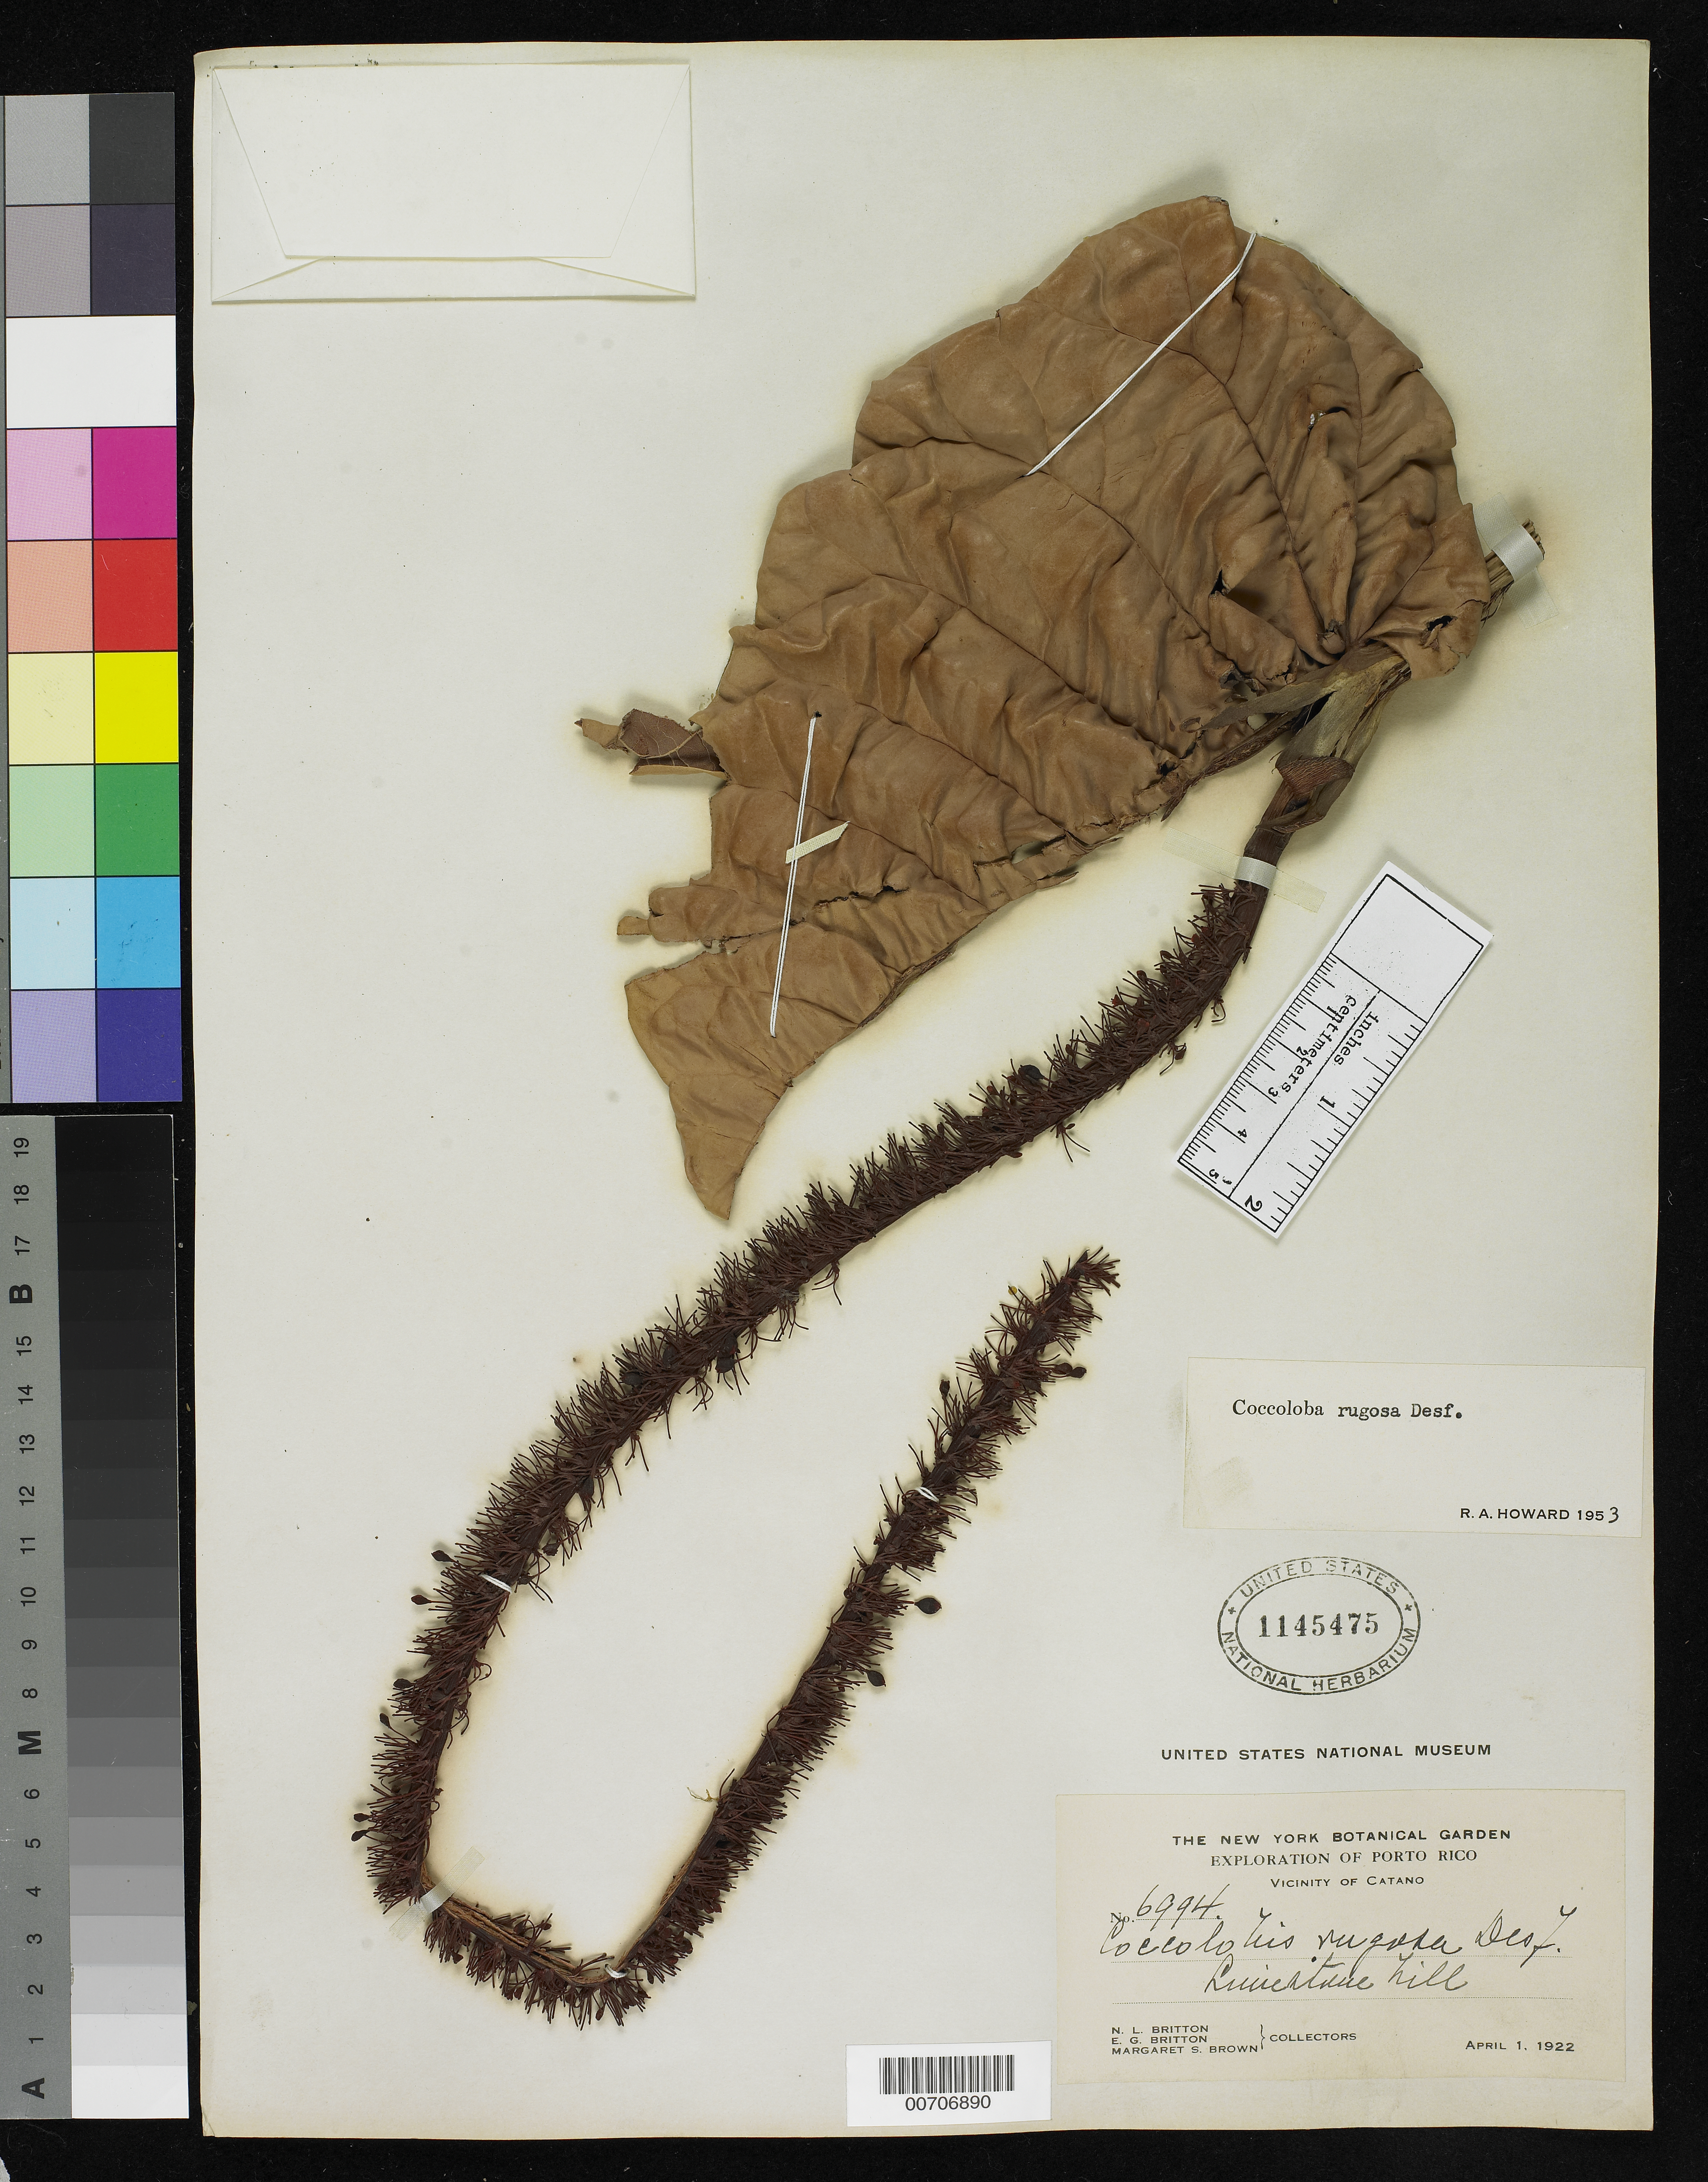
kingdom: Plantae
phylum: Tracheophyta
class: Magnoliopsida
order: Caryophyllales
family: Polygonaceae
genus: Coccoloba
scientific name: Coccoloba rugosa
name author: Desf.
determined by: Howard, R. A.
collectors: N. Britton, E. G. Britton & M. S. Brown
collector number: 6994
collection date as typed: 01 Apr 1922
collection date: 1922-04-01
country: Puerto Rico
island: Greater Antilles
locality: Catano, vic of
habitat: Limestone hill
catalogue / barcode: US 1145475